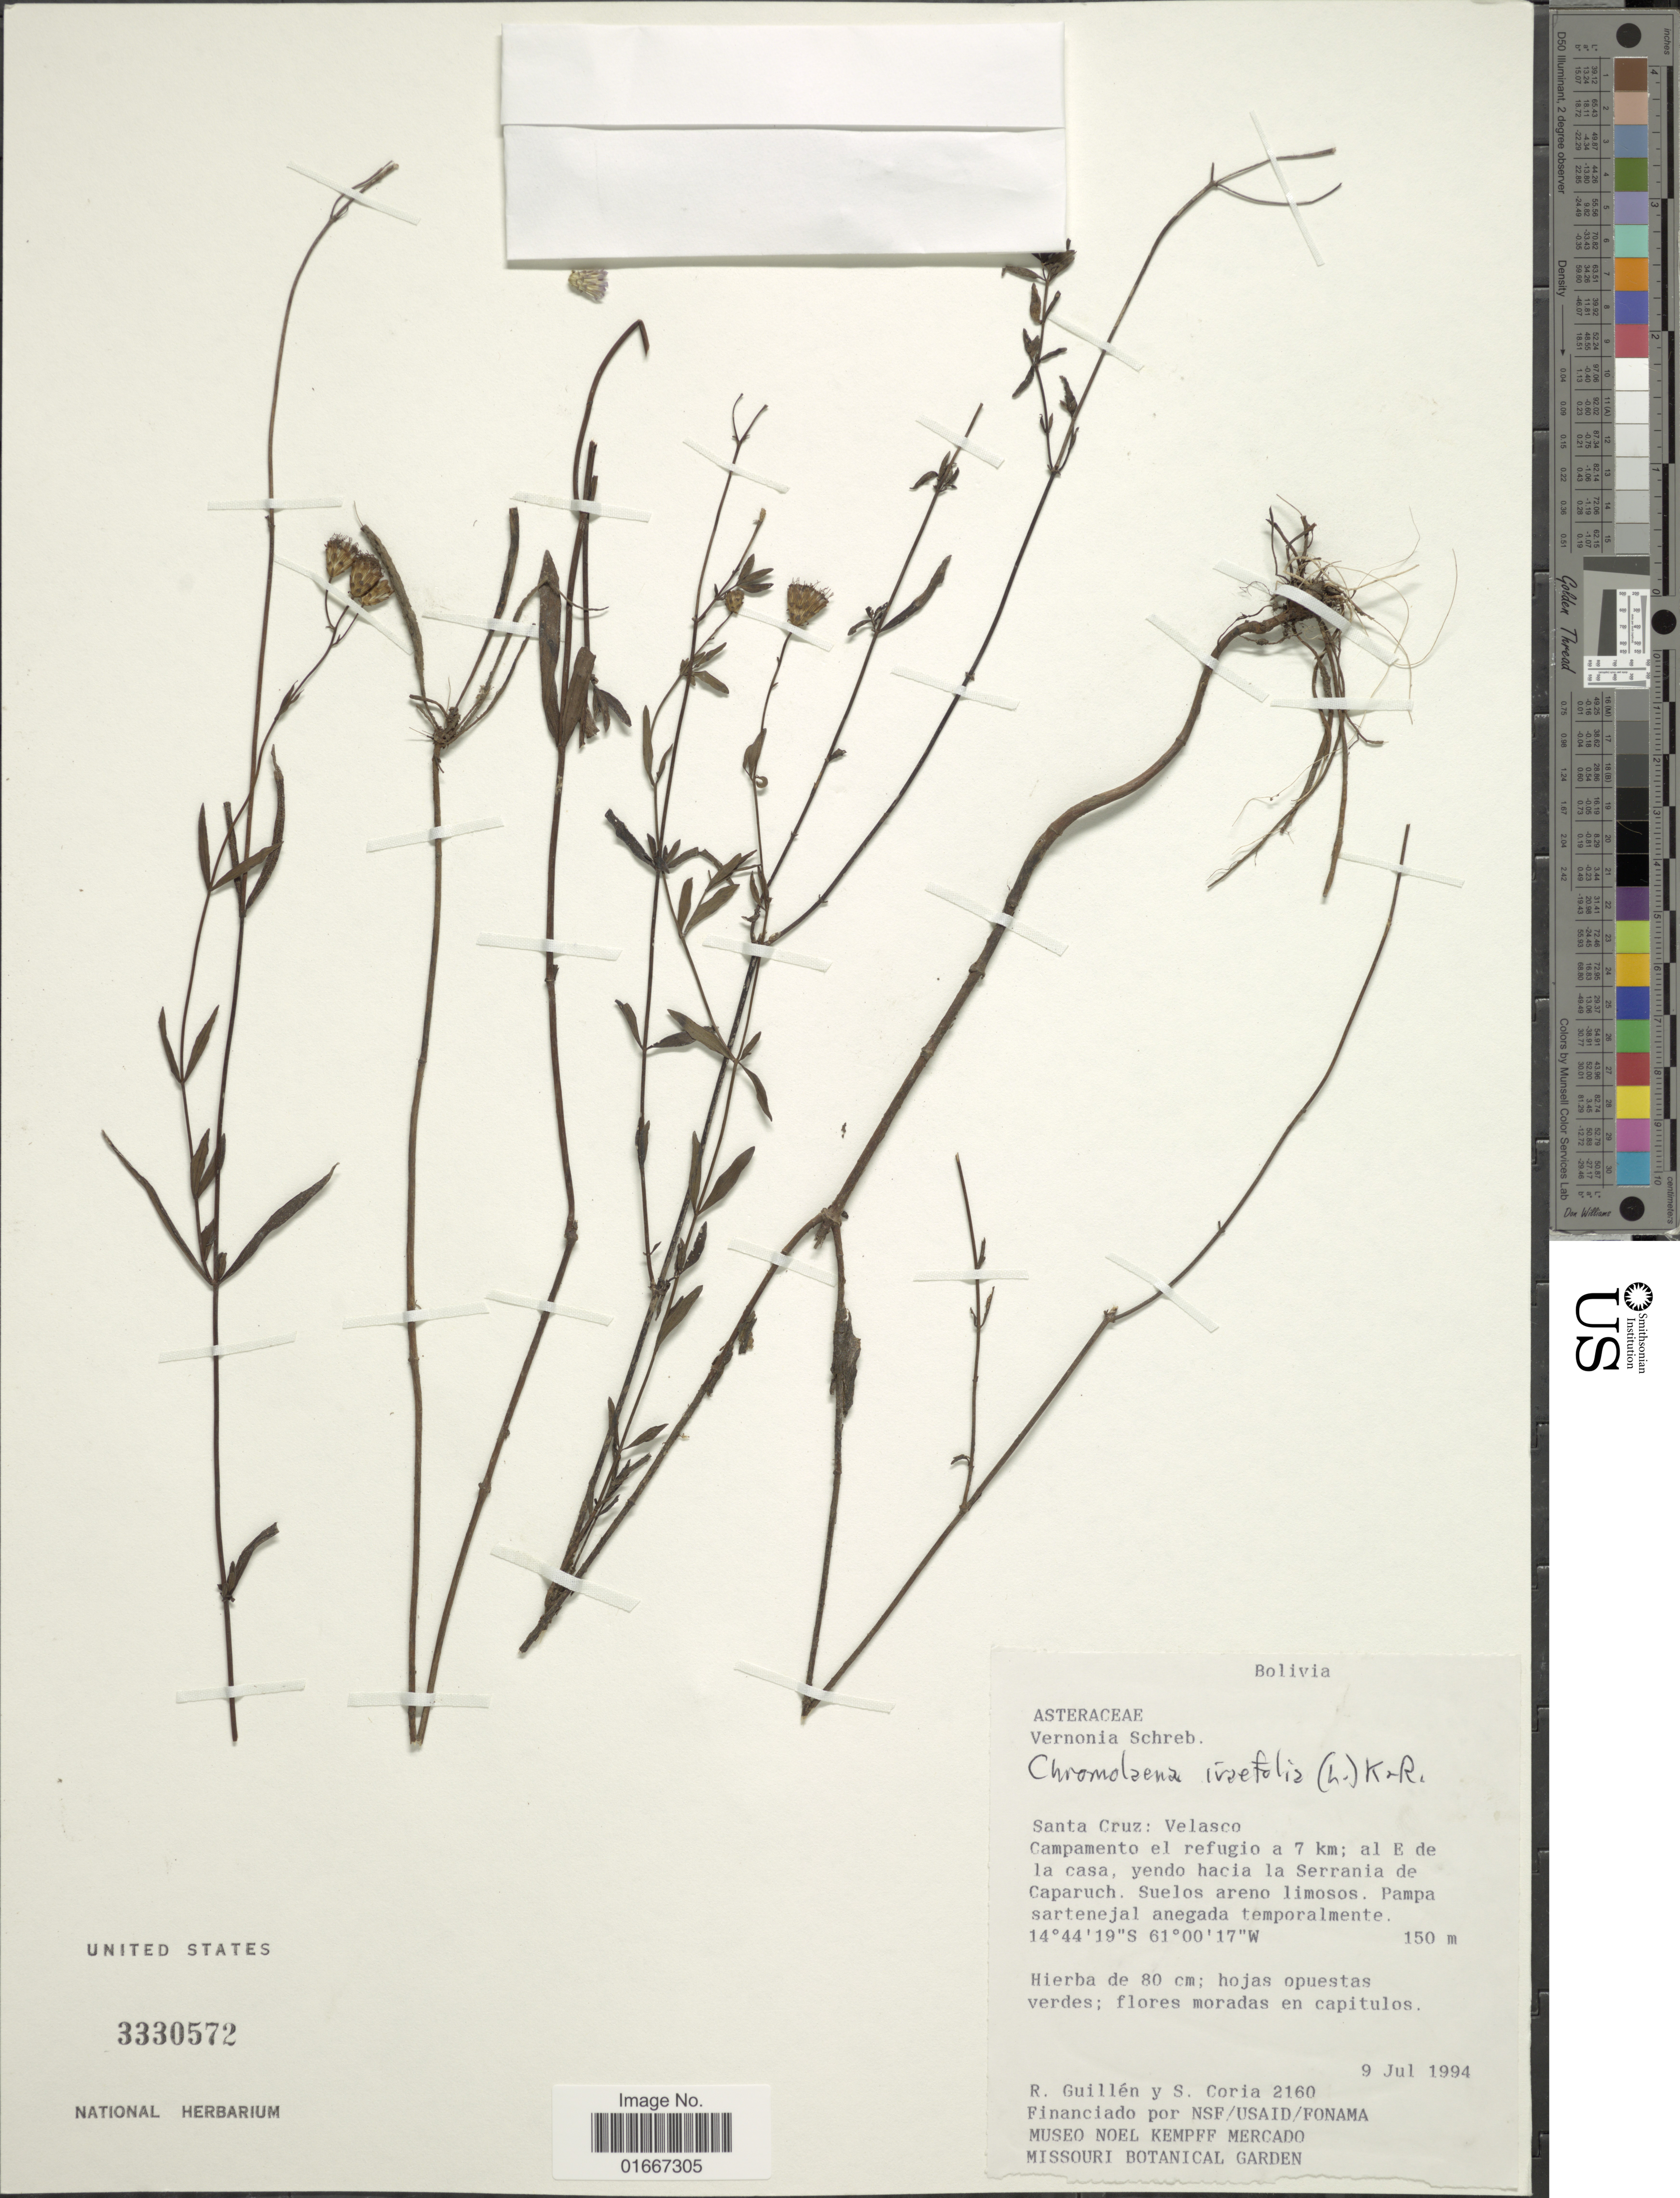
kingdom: Plantae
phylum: Tracheophyta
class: Magnoliopsida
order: Asterales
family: Asteraceae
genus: Chromolaena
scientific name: Chromolaena ivaefolia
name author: (L.) R.M. King & H. Rob.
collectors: R. Guillen & S. Coria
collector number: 2160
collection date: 1994-07-09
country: Argentina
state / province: Santa Cruz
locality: Velasco Campamento el refugio a 7 km; al E de la casa, yendo hacia la Serrania de Caparuch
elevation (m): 150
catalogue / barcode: US 3330572